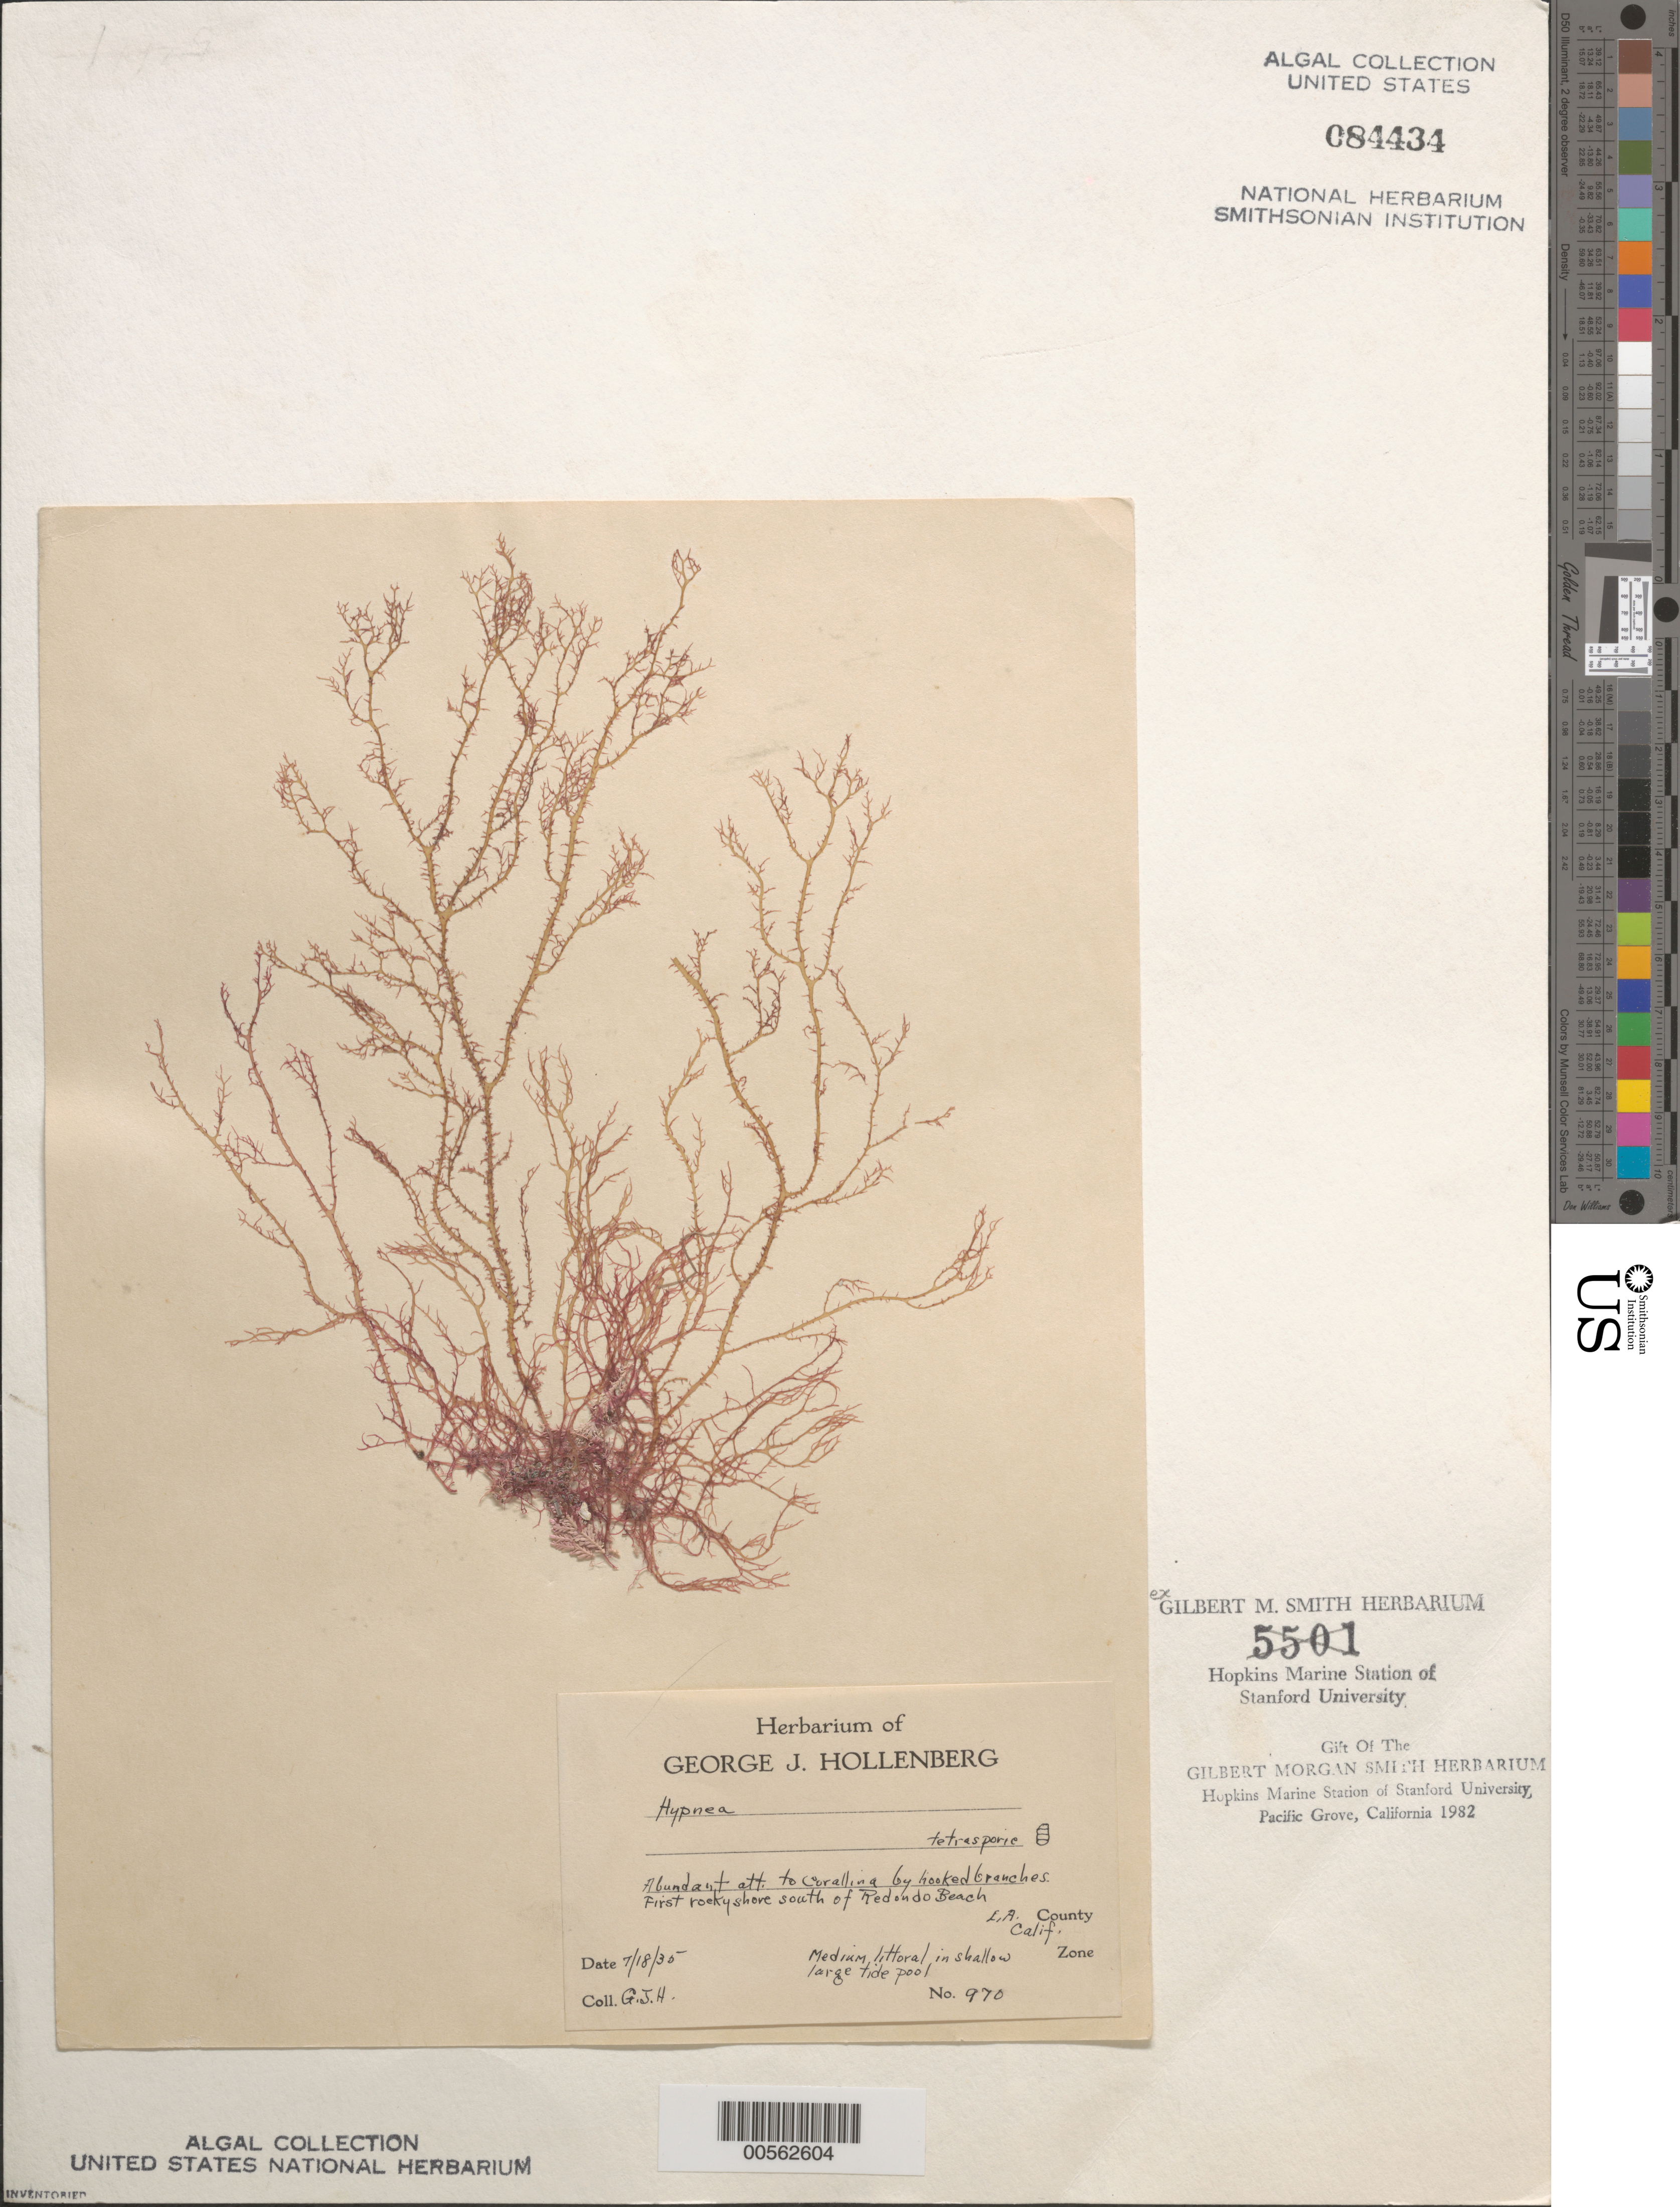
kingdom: Plantae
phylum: Rhodophyta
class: Florideophyceae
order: Gigartinales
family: Cystocloniaceae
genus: Hypnea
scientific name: Hypnea sp.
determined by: Hollenberg, George J.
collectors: G. Hollenberg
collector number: GJH 970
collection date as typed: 18 Jul 1935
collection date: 1935-07-18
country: United States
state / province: California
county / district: Los Angeles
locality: South of Redondo Beach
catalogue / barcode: US 84434